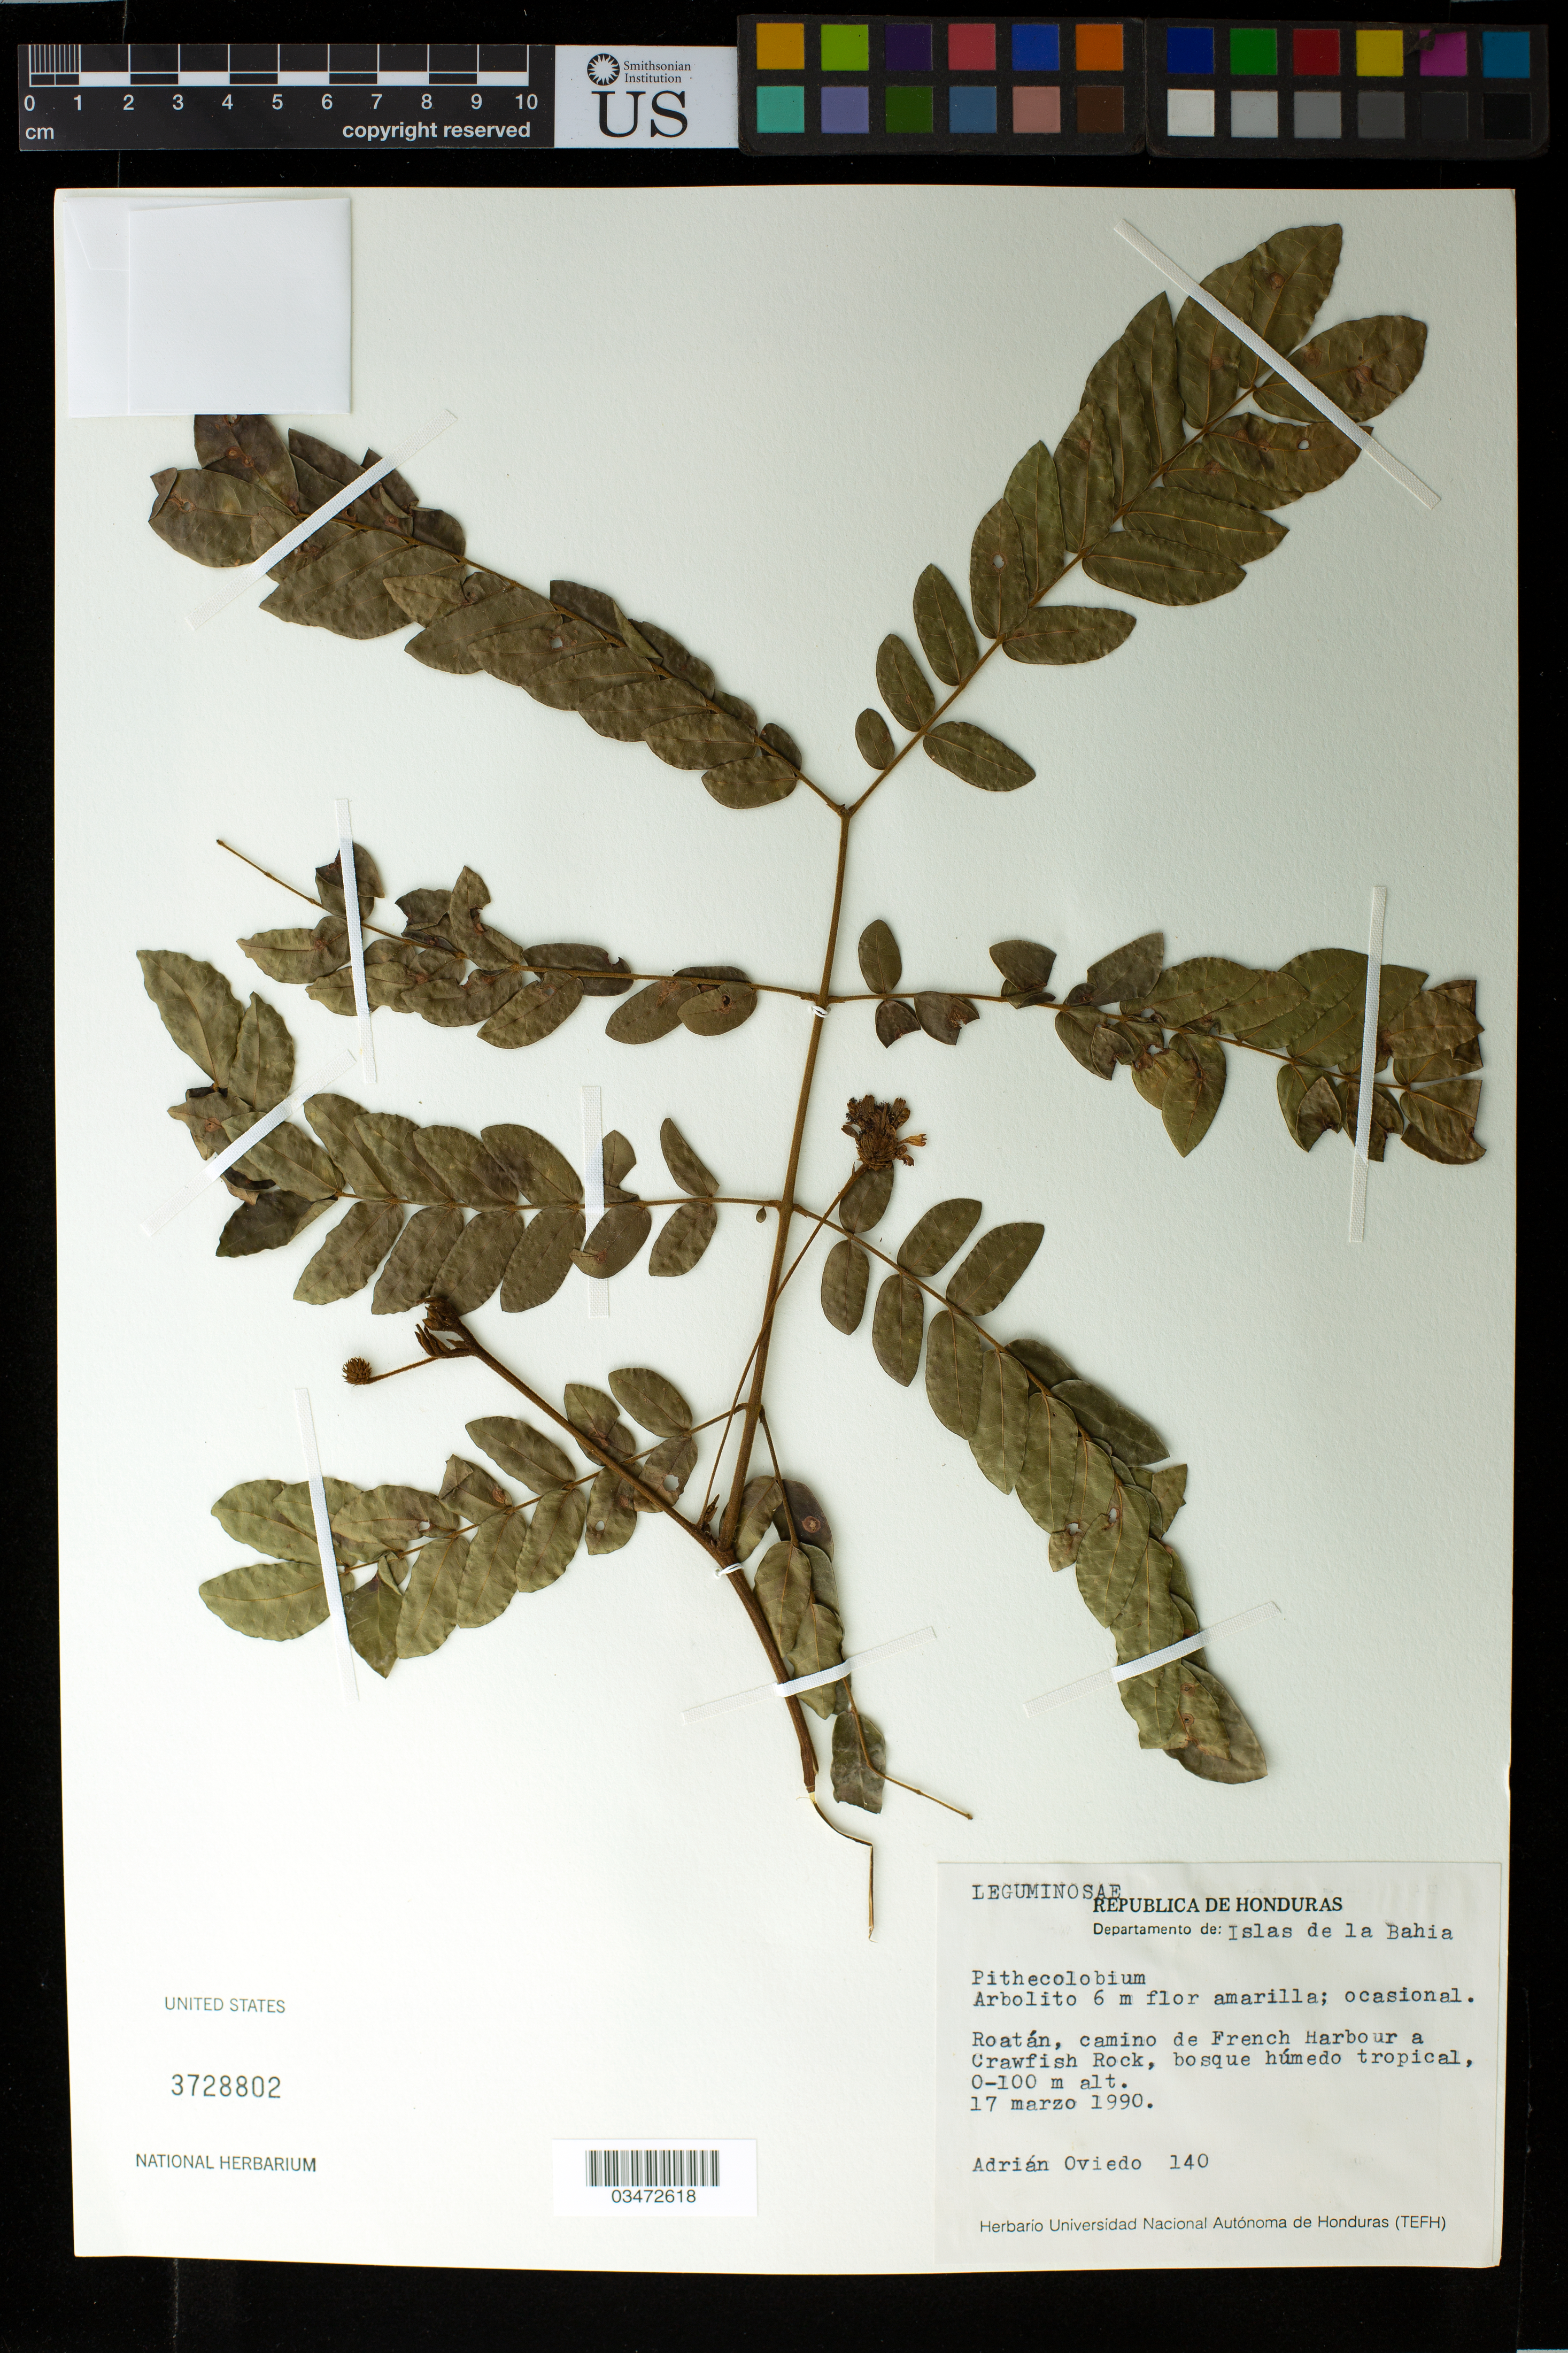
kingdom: Plantae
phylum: Tracheophyta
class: Magnoliopsida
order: Fabales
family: Fabaceae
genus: Pithecellobium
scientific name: Pithecellobium sp.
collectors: A. Oviedo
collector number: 140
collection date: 1990-03-17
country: Honduras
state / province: Islas de la Bahía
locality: Roatan, camino de French Harbour a Crawfish Rock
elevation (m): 0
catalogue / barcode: US 3728802